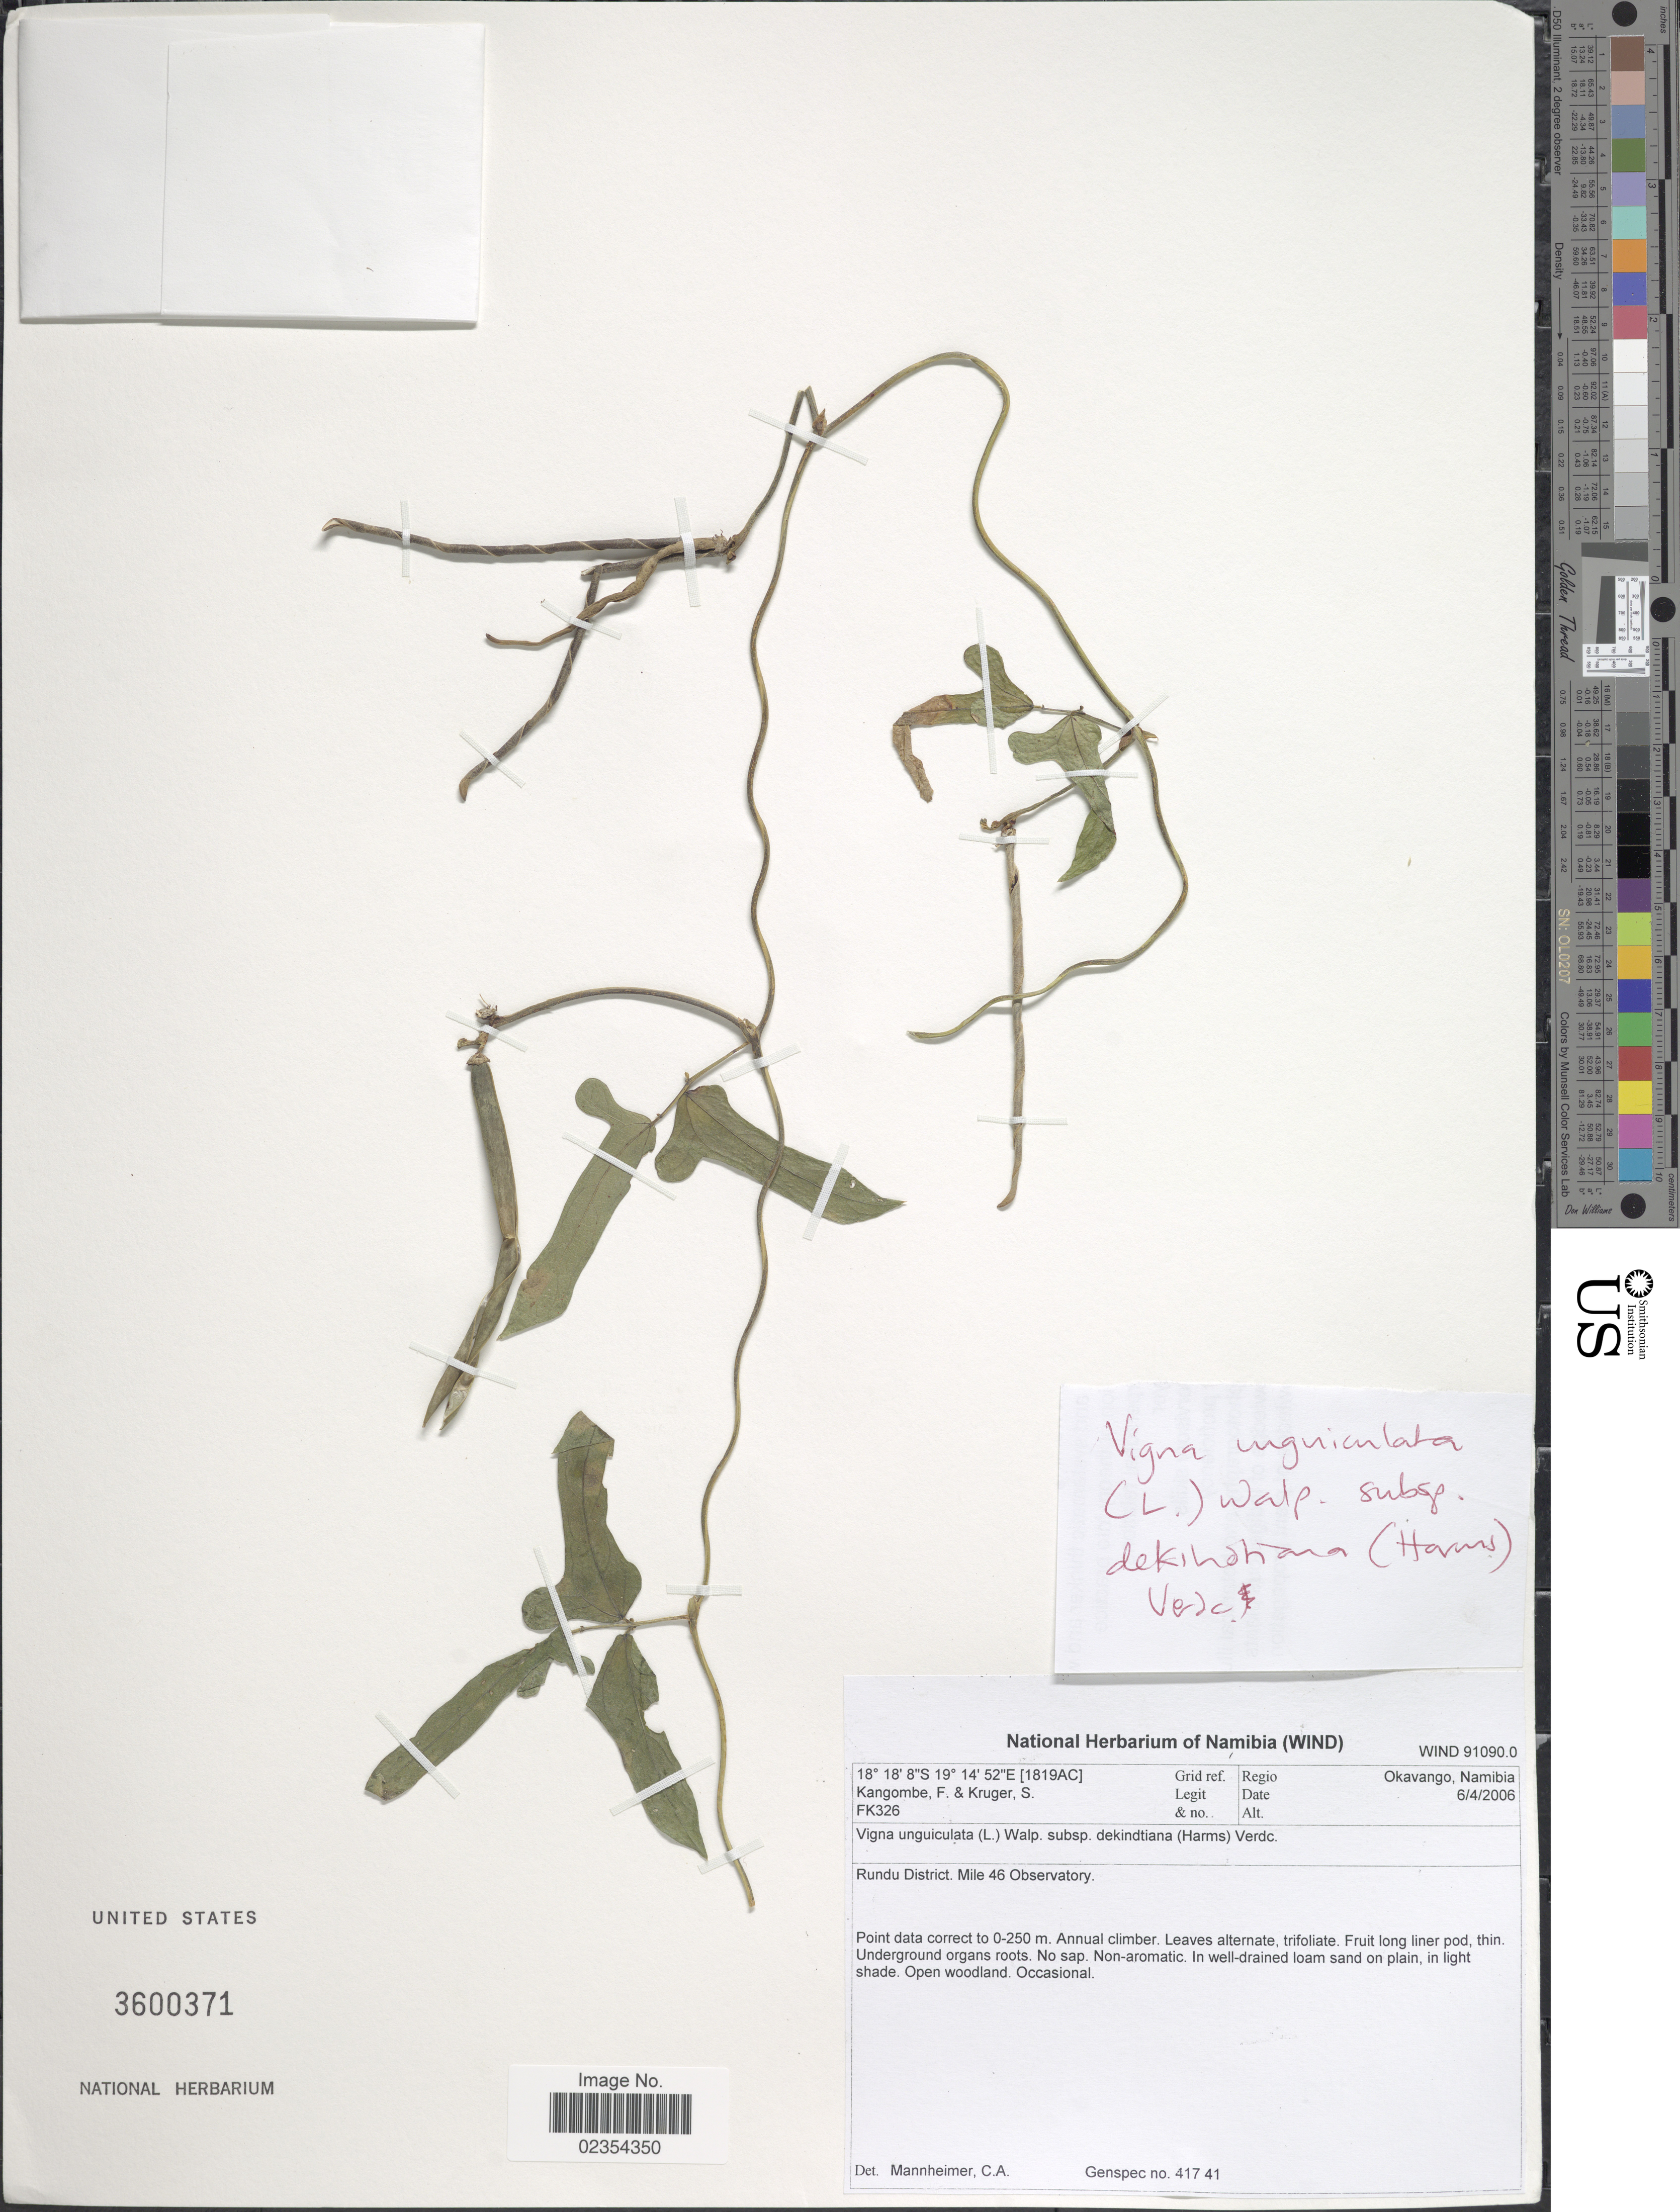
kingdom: Plantae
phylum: Tracheophyta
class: Magnoliopsida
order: Fabales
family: Fabaceae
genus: Vigna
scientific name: Vigna unguiculata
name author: (L.) Walp.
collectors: F. Kangombe & S. Kruger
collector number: FK326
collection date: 2006-04-06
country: Namibia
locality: Okavango, Rundu District, Mile 46 Observatory.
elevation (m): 0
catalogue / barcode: US 3600371